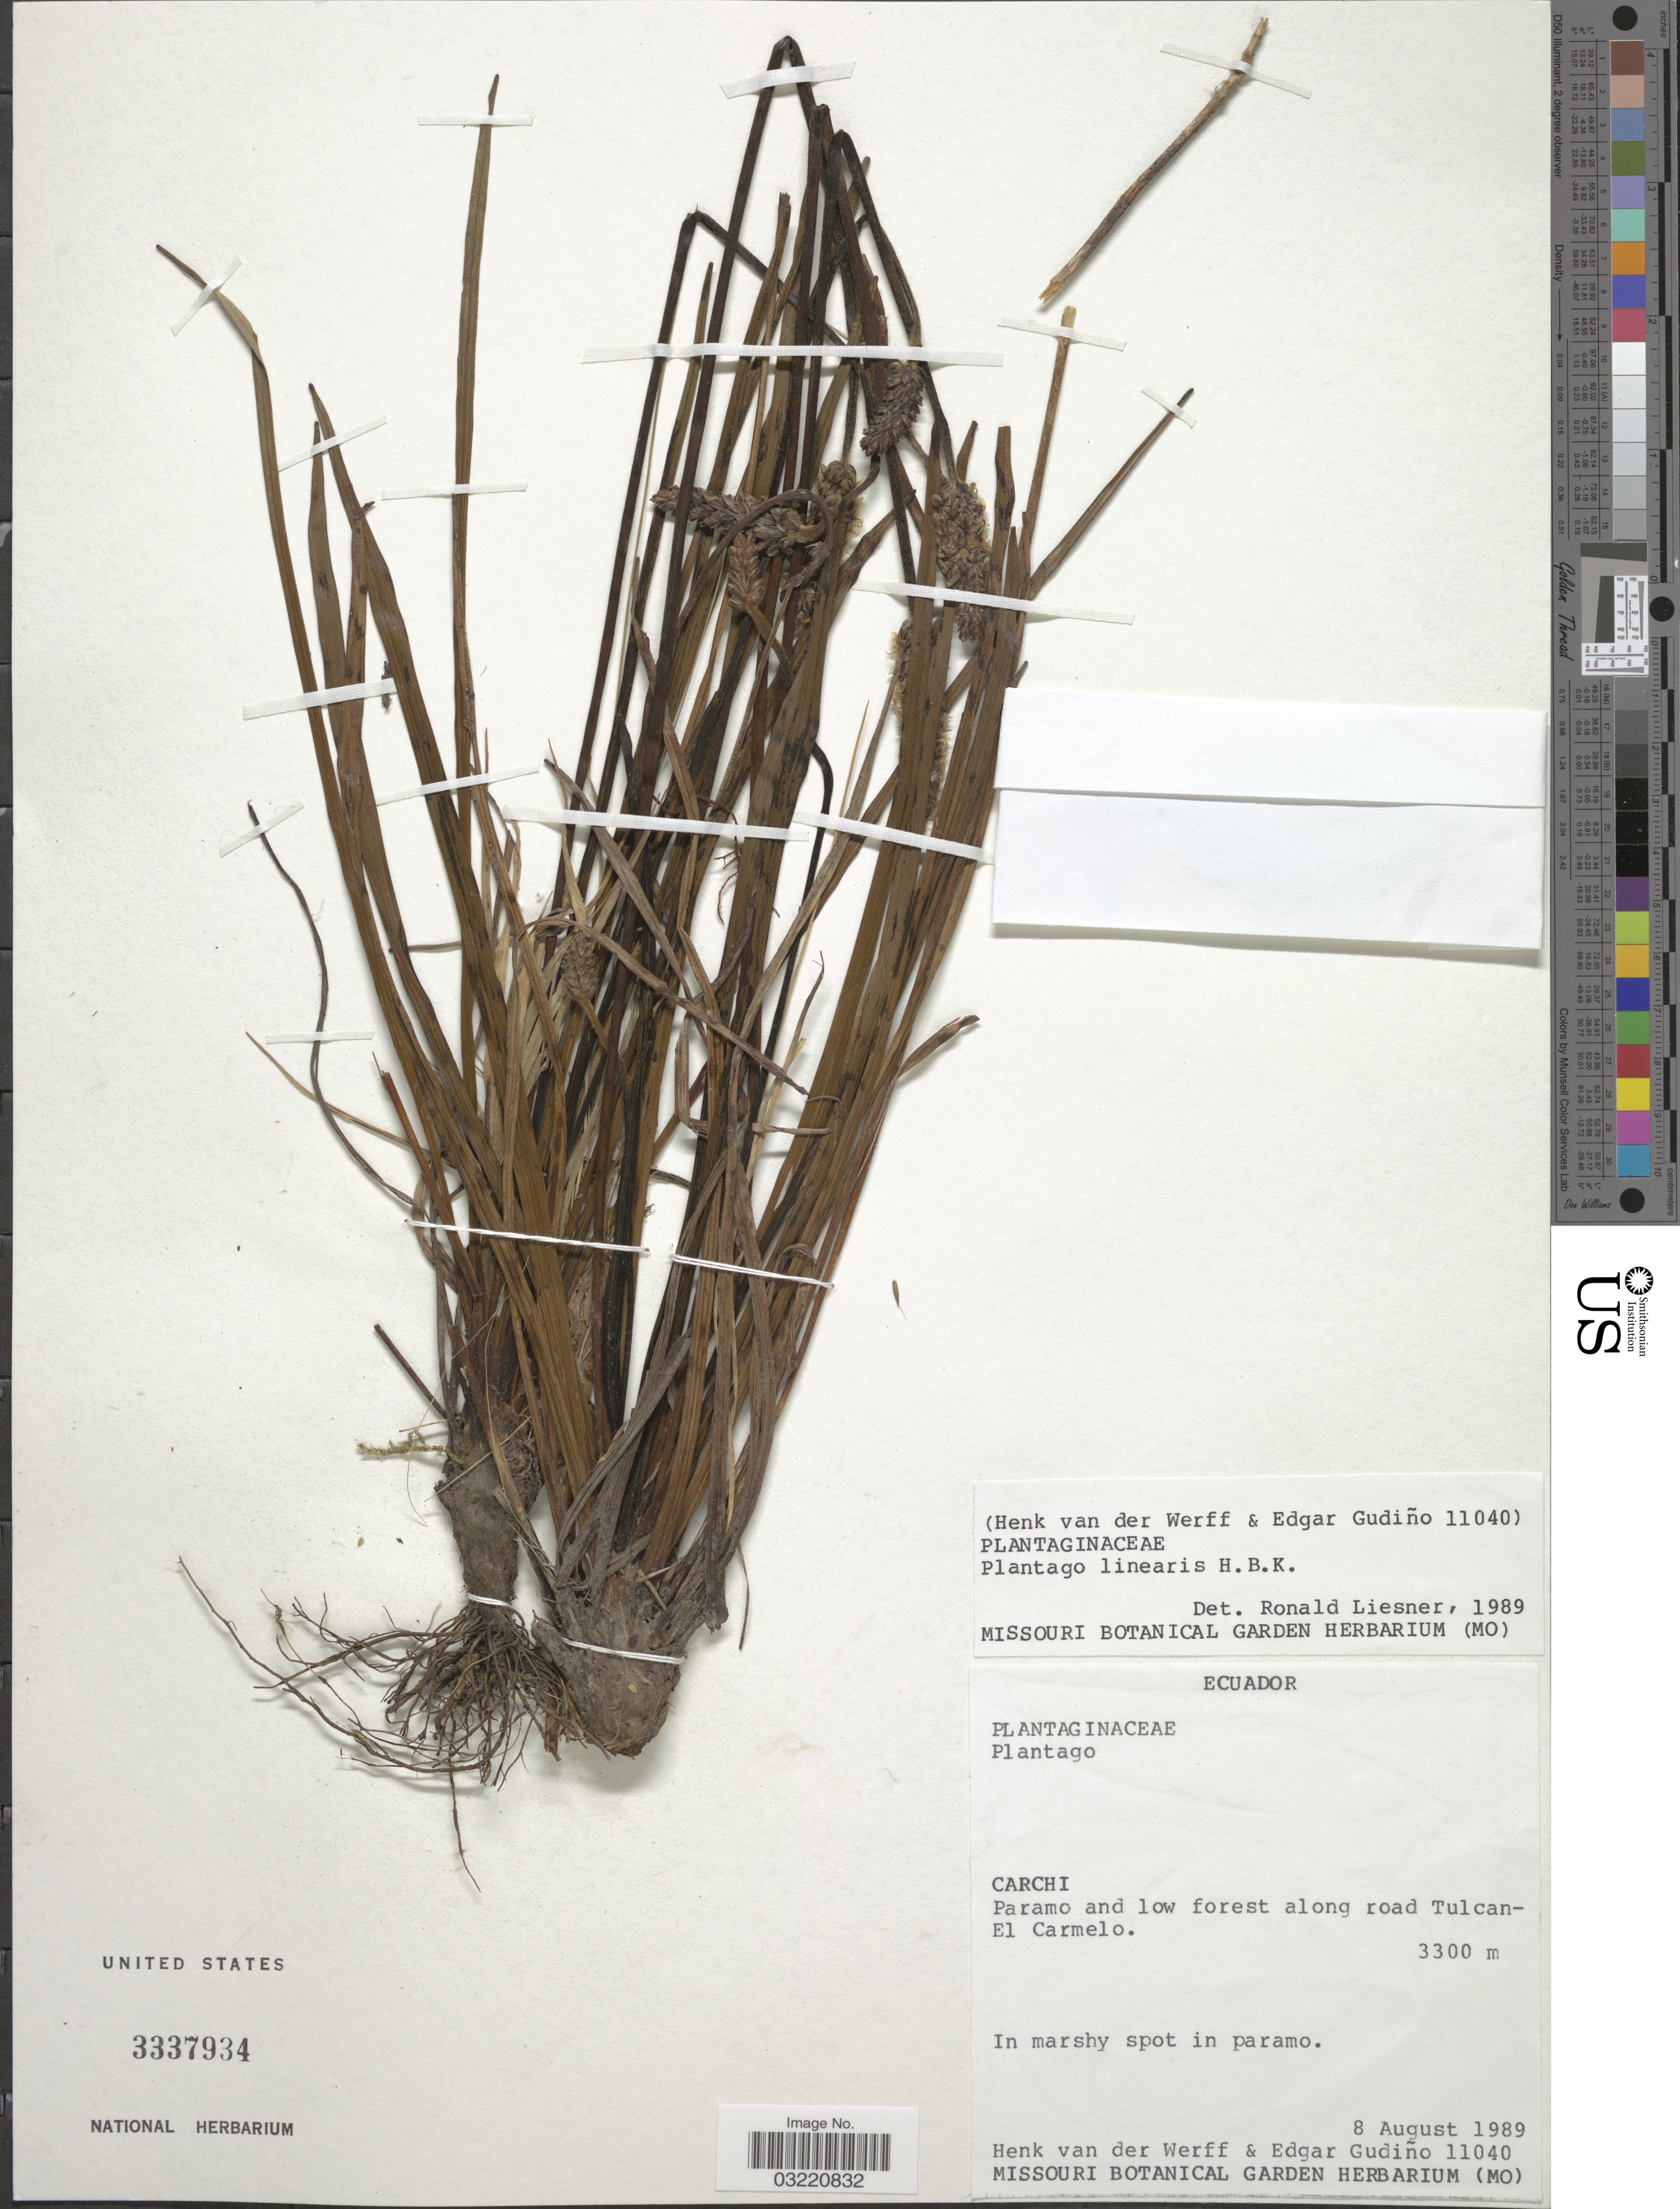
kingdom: Plantae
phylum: Tracheophyta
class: Magnoliopsida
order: Lamiales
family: Plantaginaceae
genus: Plantago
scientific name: Plantago linearis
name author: Kunth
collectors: H. van der Werff & E. Gudiño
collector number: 11040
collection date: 1989-08-08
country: Ecuador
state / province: Carchi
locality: Paramo on low forest along road Tulcan - El Carmelo.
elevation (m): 3300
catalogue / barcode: US 3337934